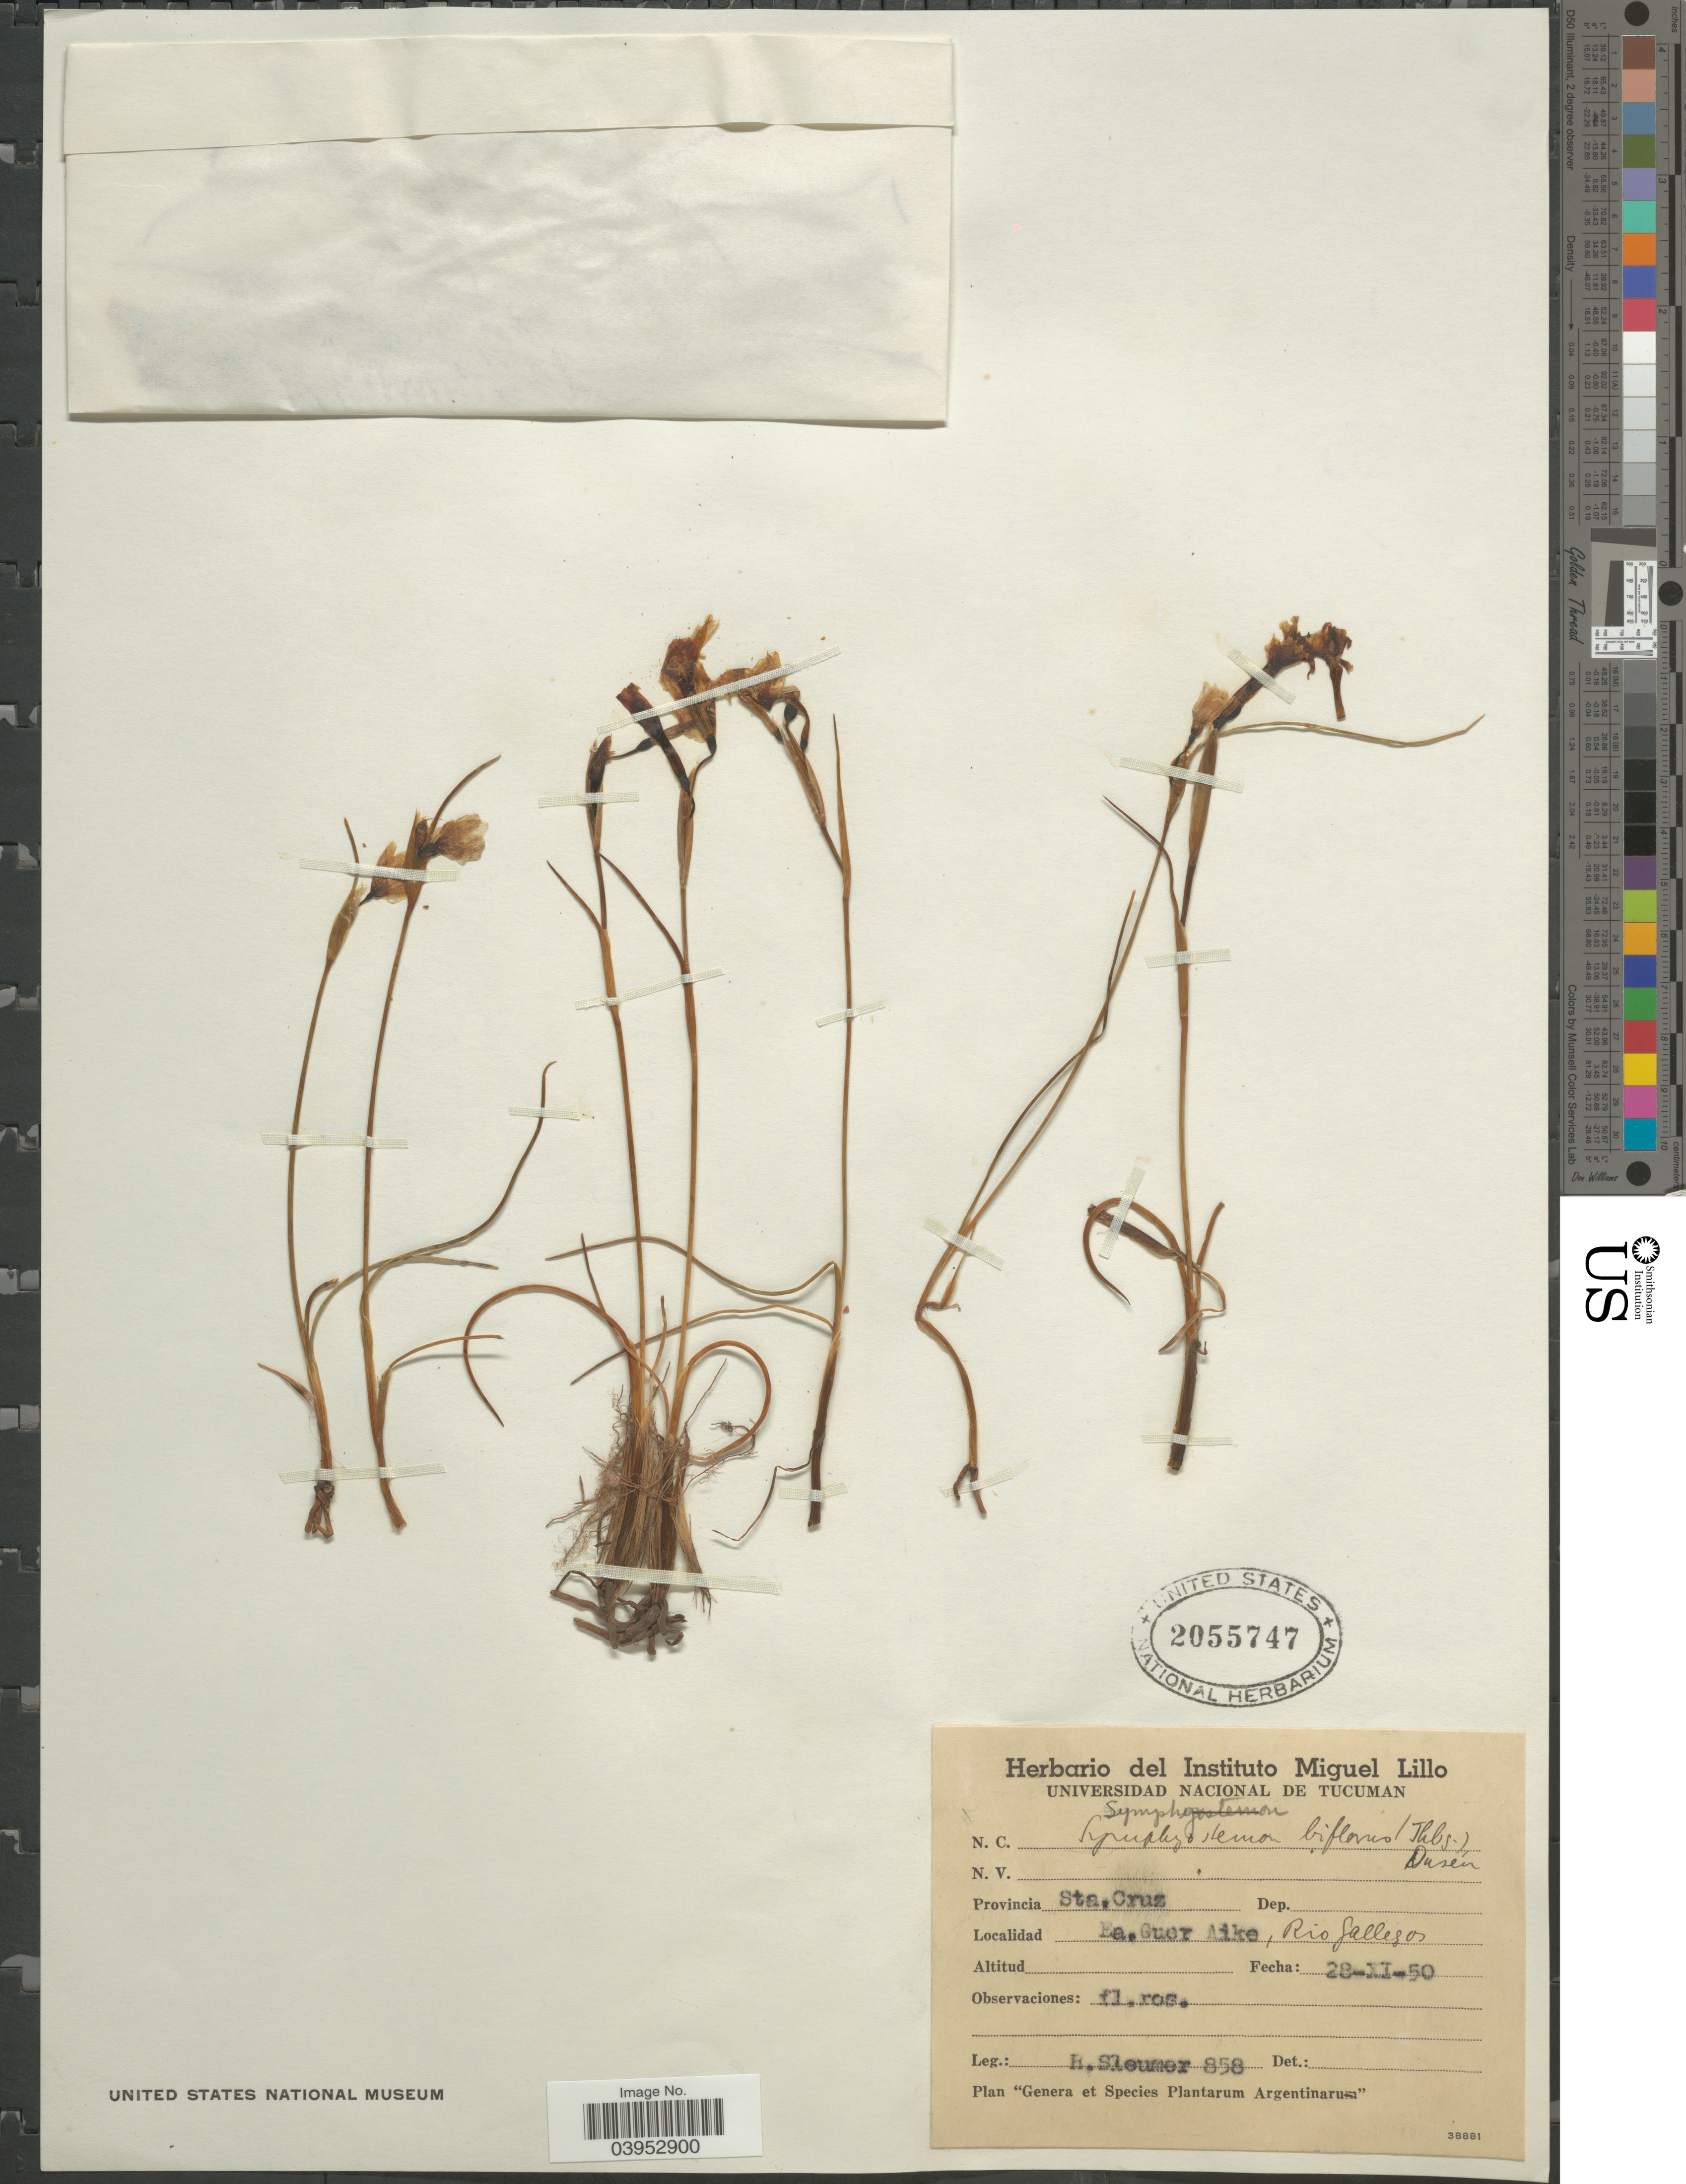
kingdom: Plantae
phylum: Tracheophyta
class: Liliopsida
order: Asparagales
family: Iridaceae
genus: Olsynium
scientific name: Olsynium biflorum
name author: (Thunb.) Goldblatt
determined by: Strong, Mark T., (BOT), Smithsonian Institution - National Museum of Natural History (UNITED STATES)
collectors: H. O. Sleumer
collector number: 858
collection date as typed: Transcribed d/m/y: 28/11/50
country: Argentina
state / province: Santa Cruz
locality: Ea. Guer Aike, Rio Gallegos.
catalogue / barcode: US 2055747